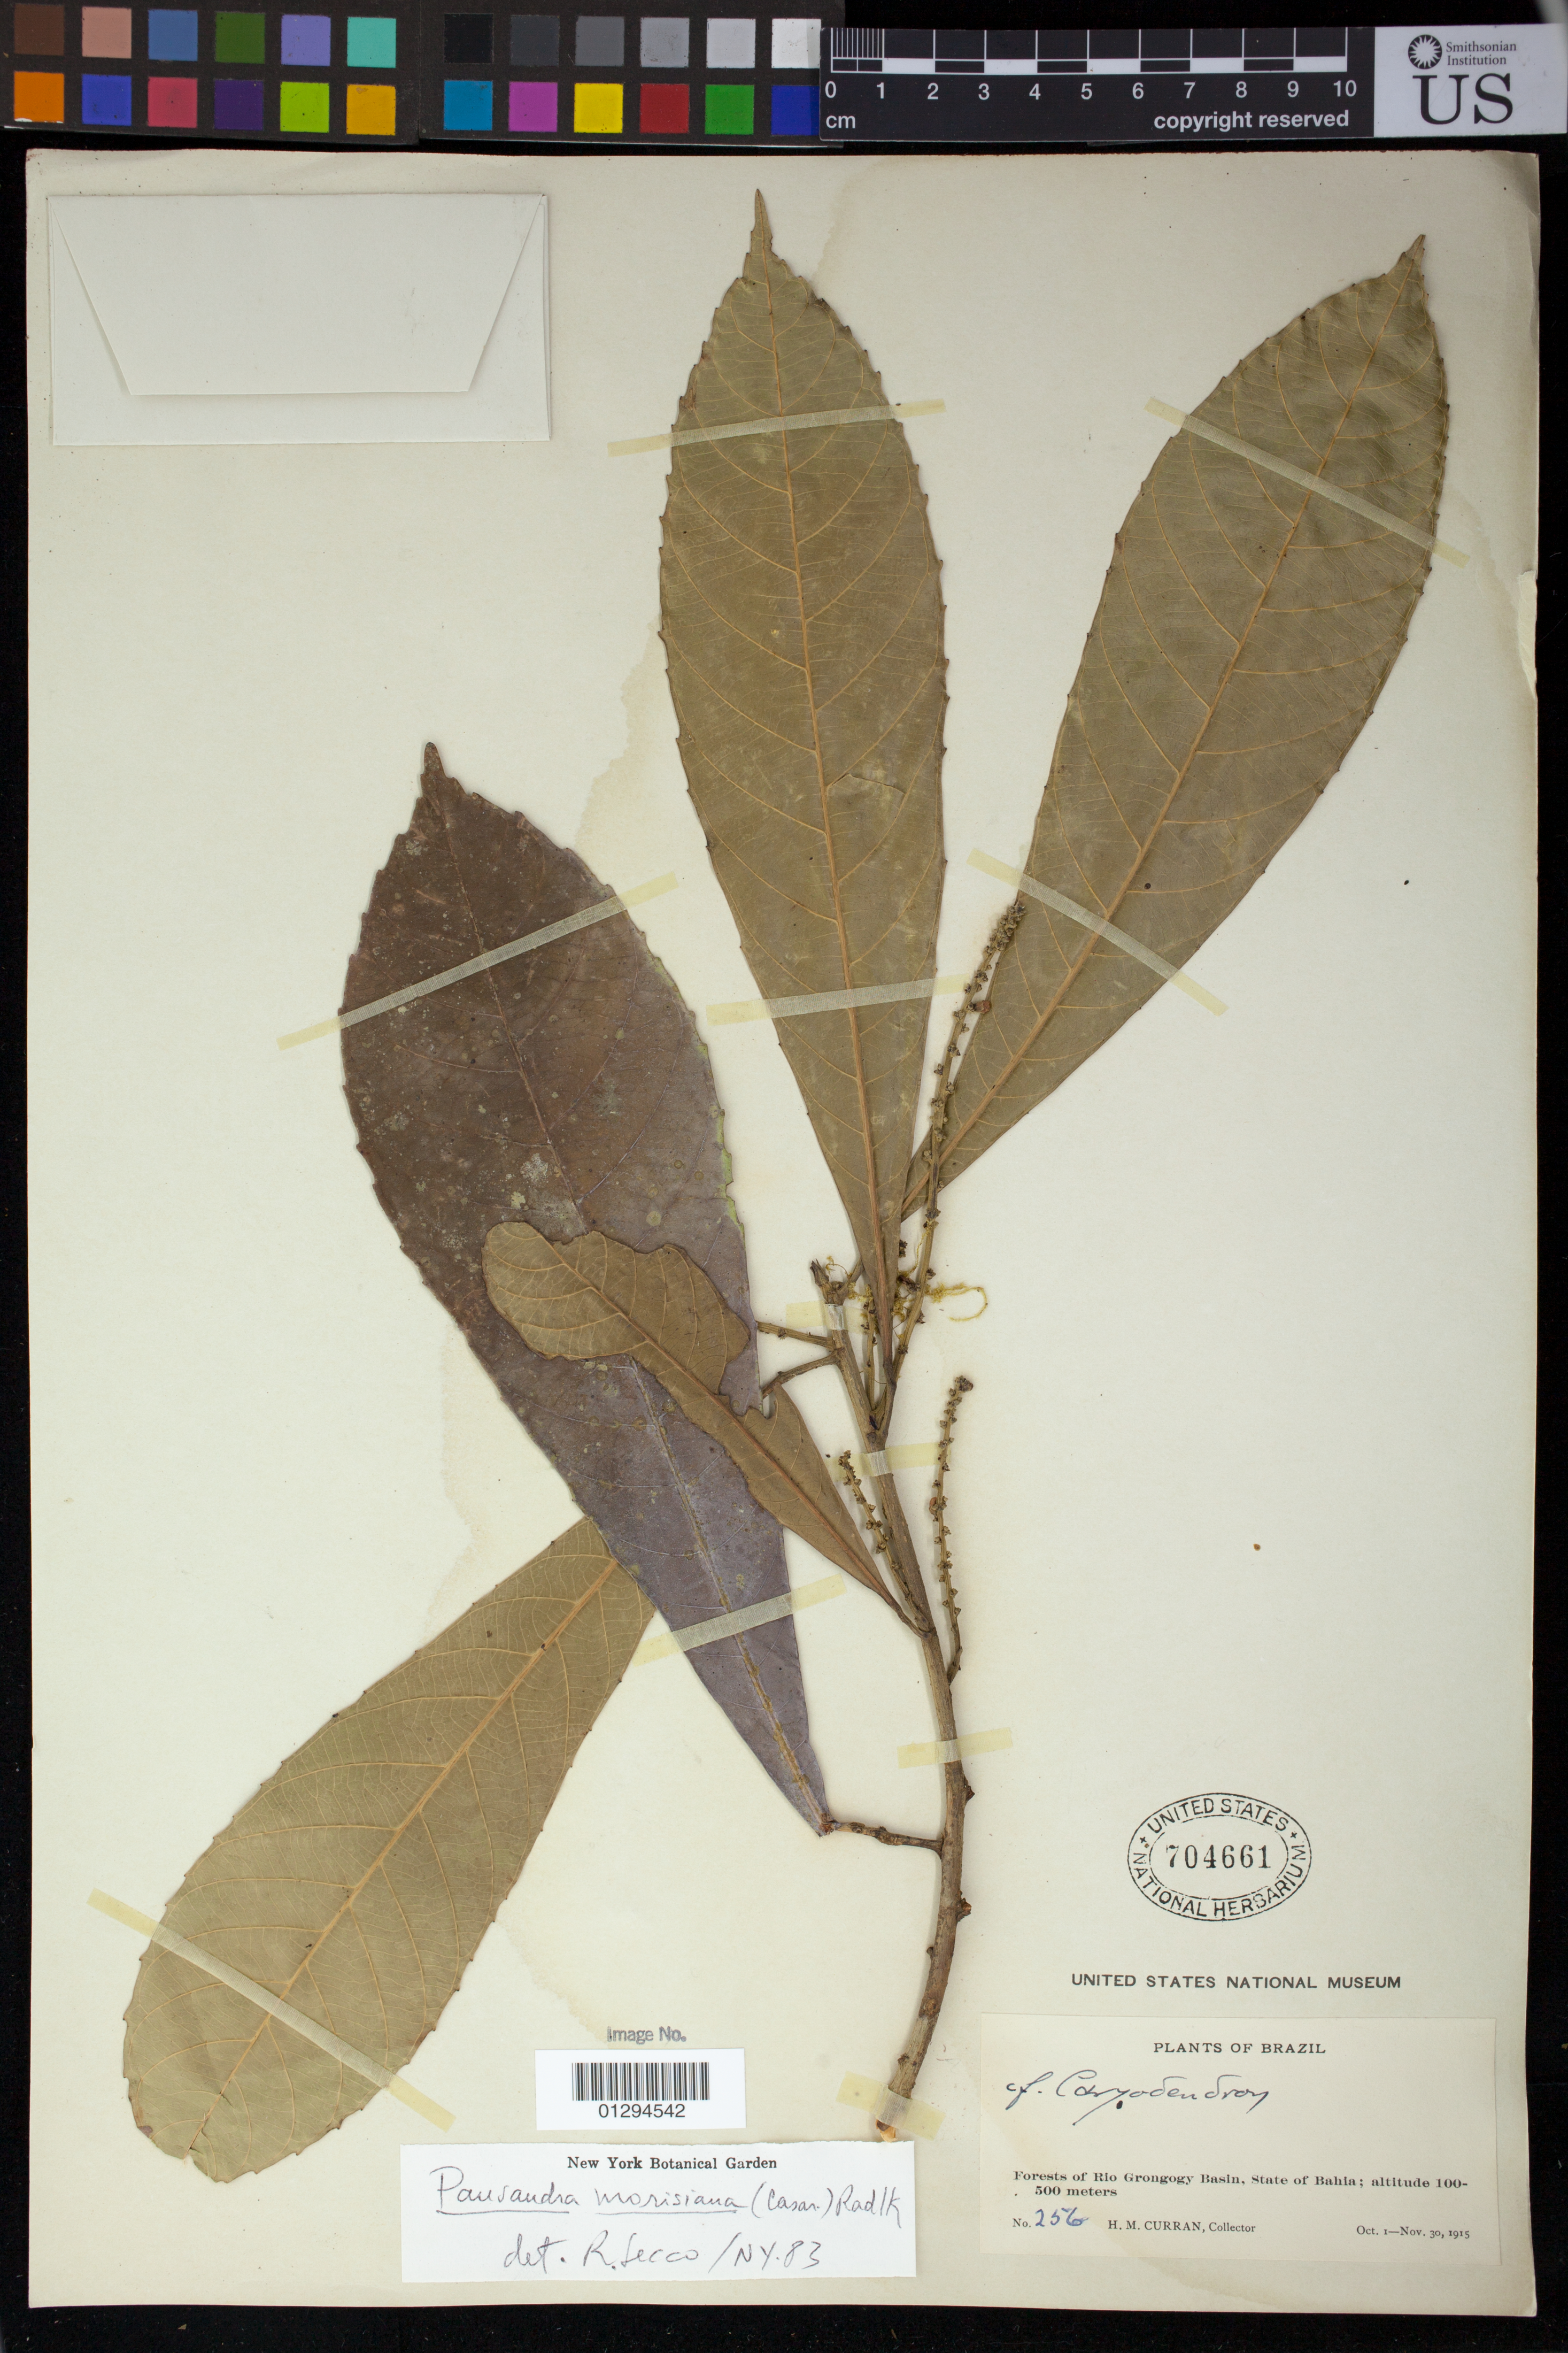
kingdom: Plantae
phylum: Tracheophyta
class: Magnoliopsida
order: Malpighiales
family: Euphorbiaceae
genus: Pausandra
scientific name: Pausandra morisiana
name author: (Casar.) Radlk.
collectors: H. M. Curran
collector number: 256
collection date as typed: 01 Oct 1915 to 30 Nov 1915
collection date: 1915-10-01/1915-11-30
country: Brazil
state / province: Bahia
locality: Forests of Rio Grongogy basin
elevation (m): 100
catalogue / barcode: US 704661